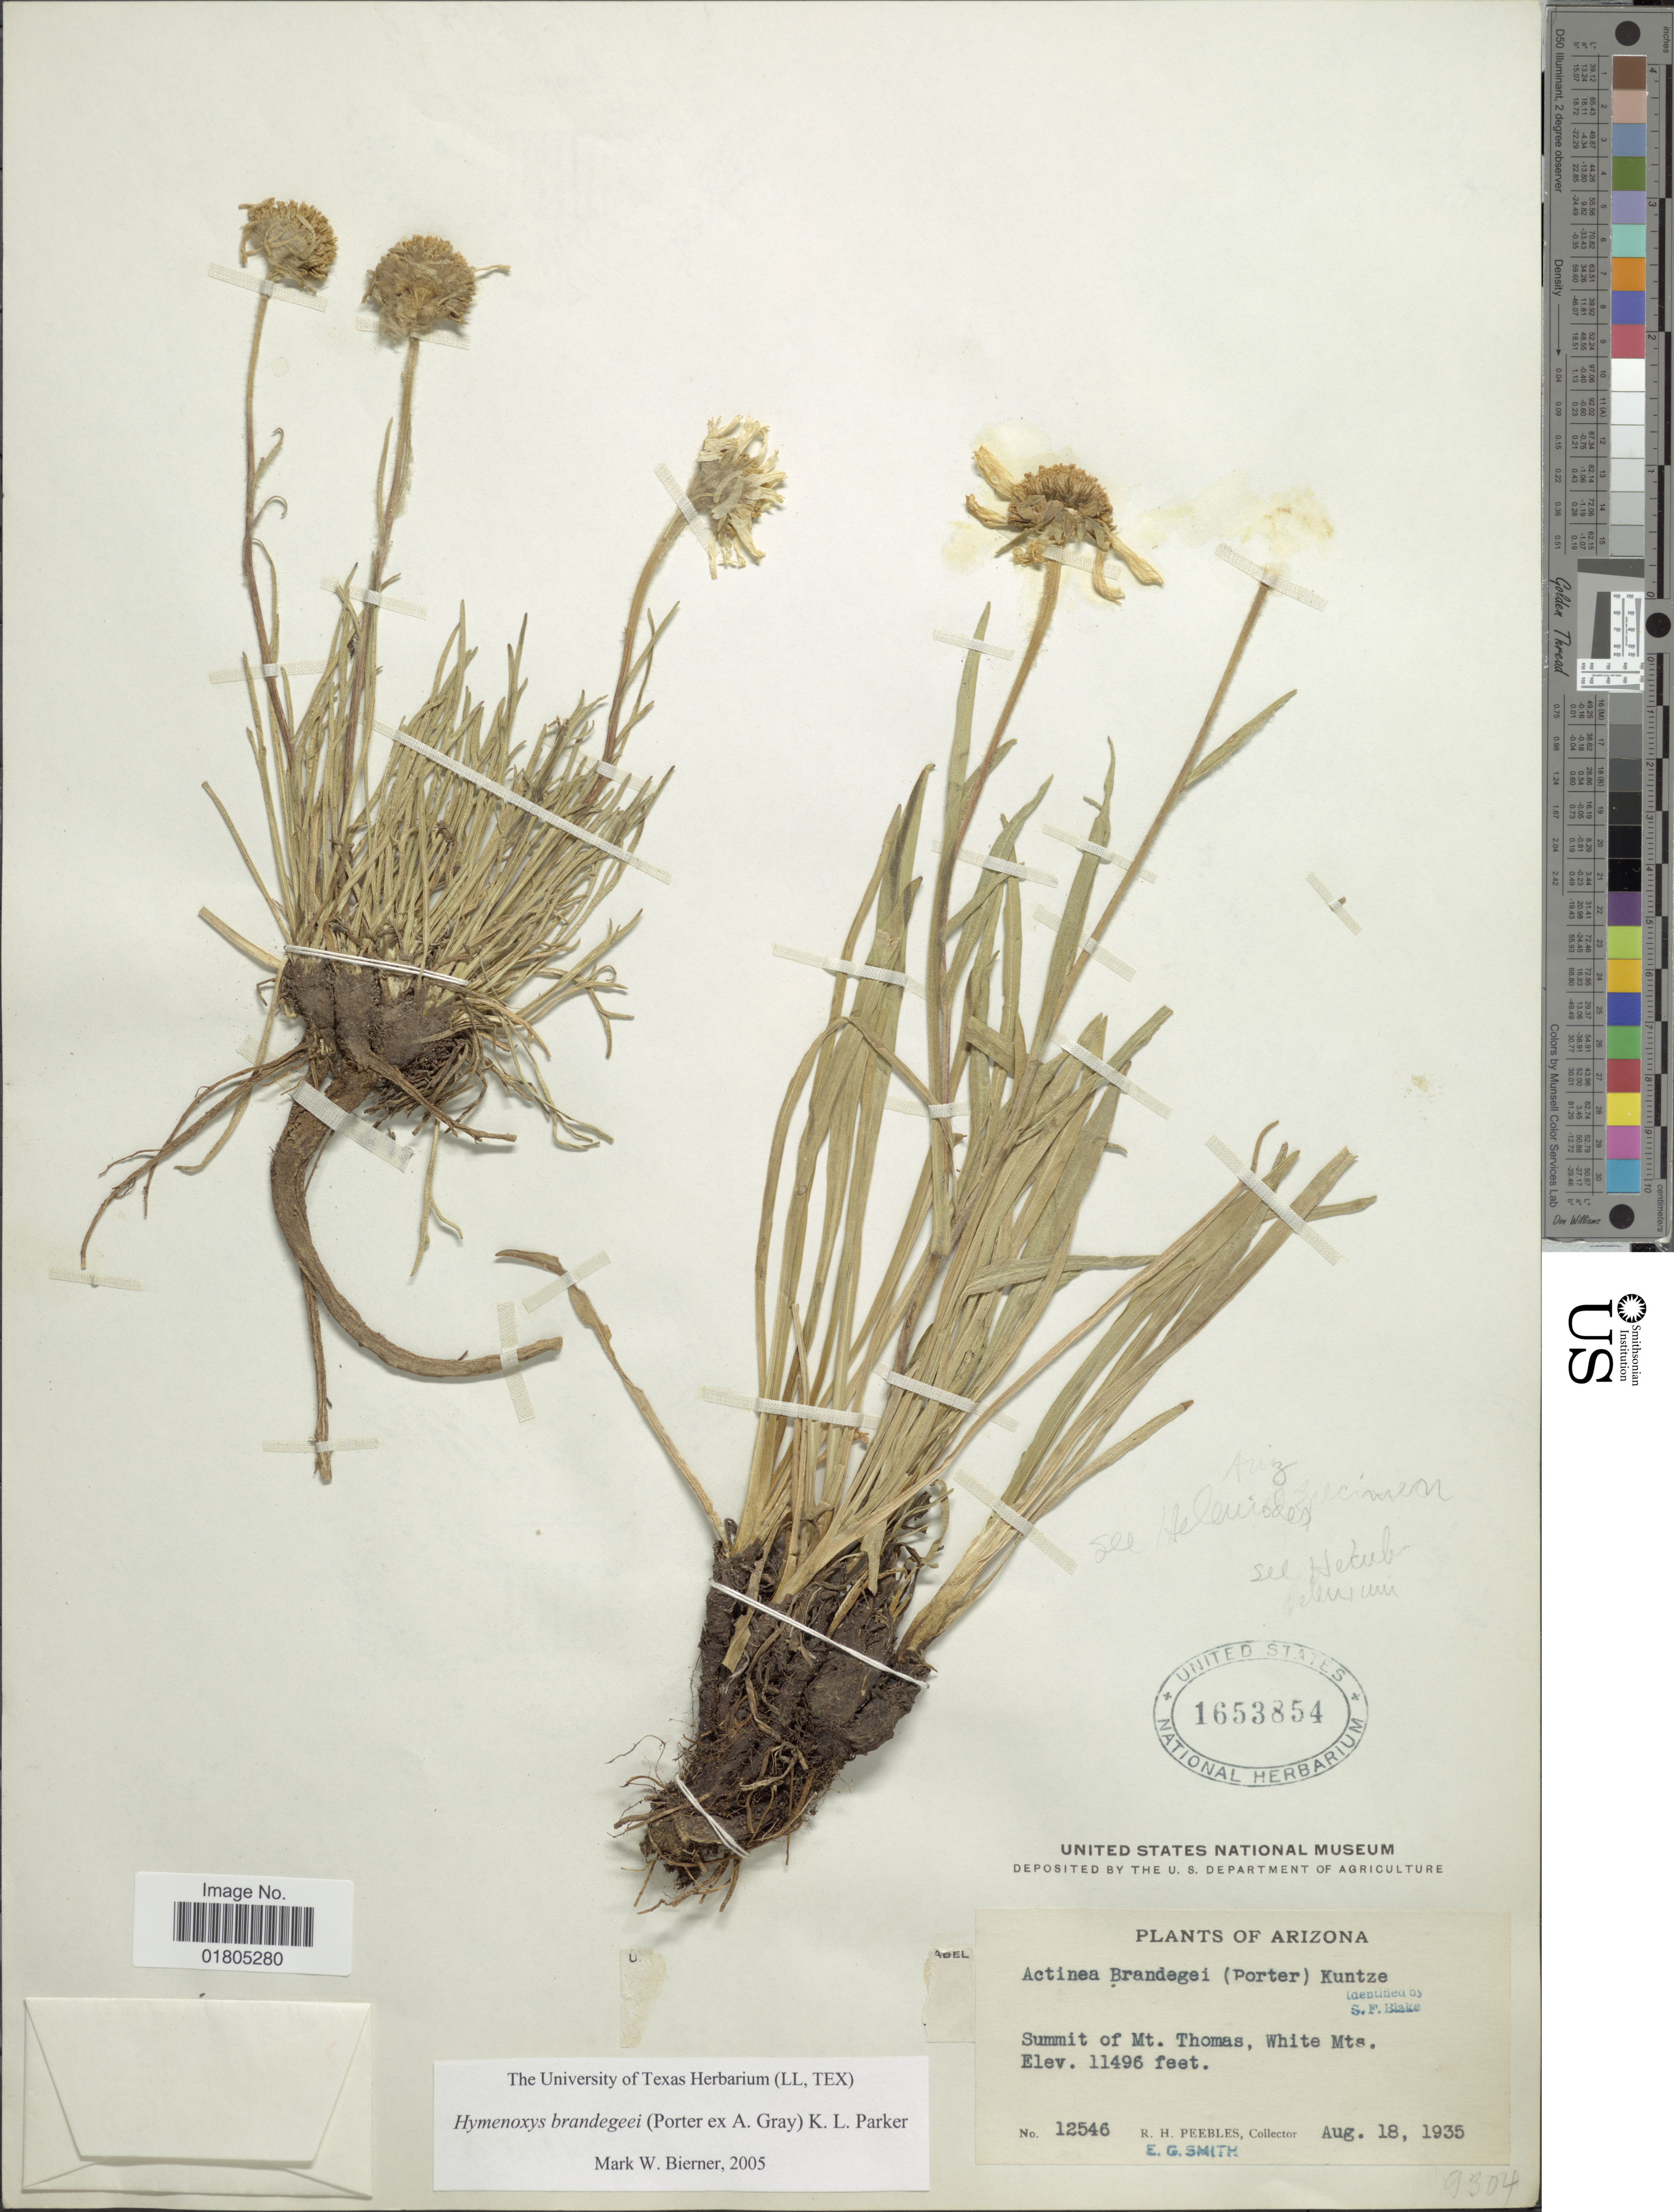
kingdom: Plantae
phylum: Tracheophyta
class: Magnoliopsida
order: Asterales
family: Asteraceae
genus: Actinea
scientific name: Actinea brandegeei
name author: (Porter ex A. Gray) Kuntze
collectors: R. H. Peebles & E. G. Smith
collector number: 12546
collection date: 1935-08-18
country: United States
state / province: Arizona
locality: Summit of Mt, Thomas, White Mts.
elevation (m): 3504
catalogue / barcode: US 1653854